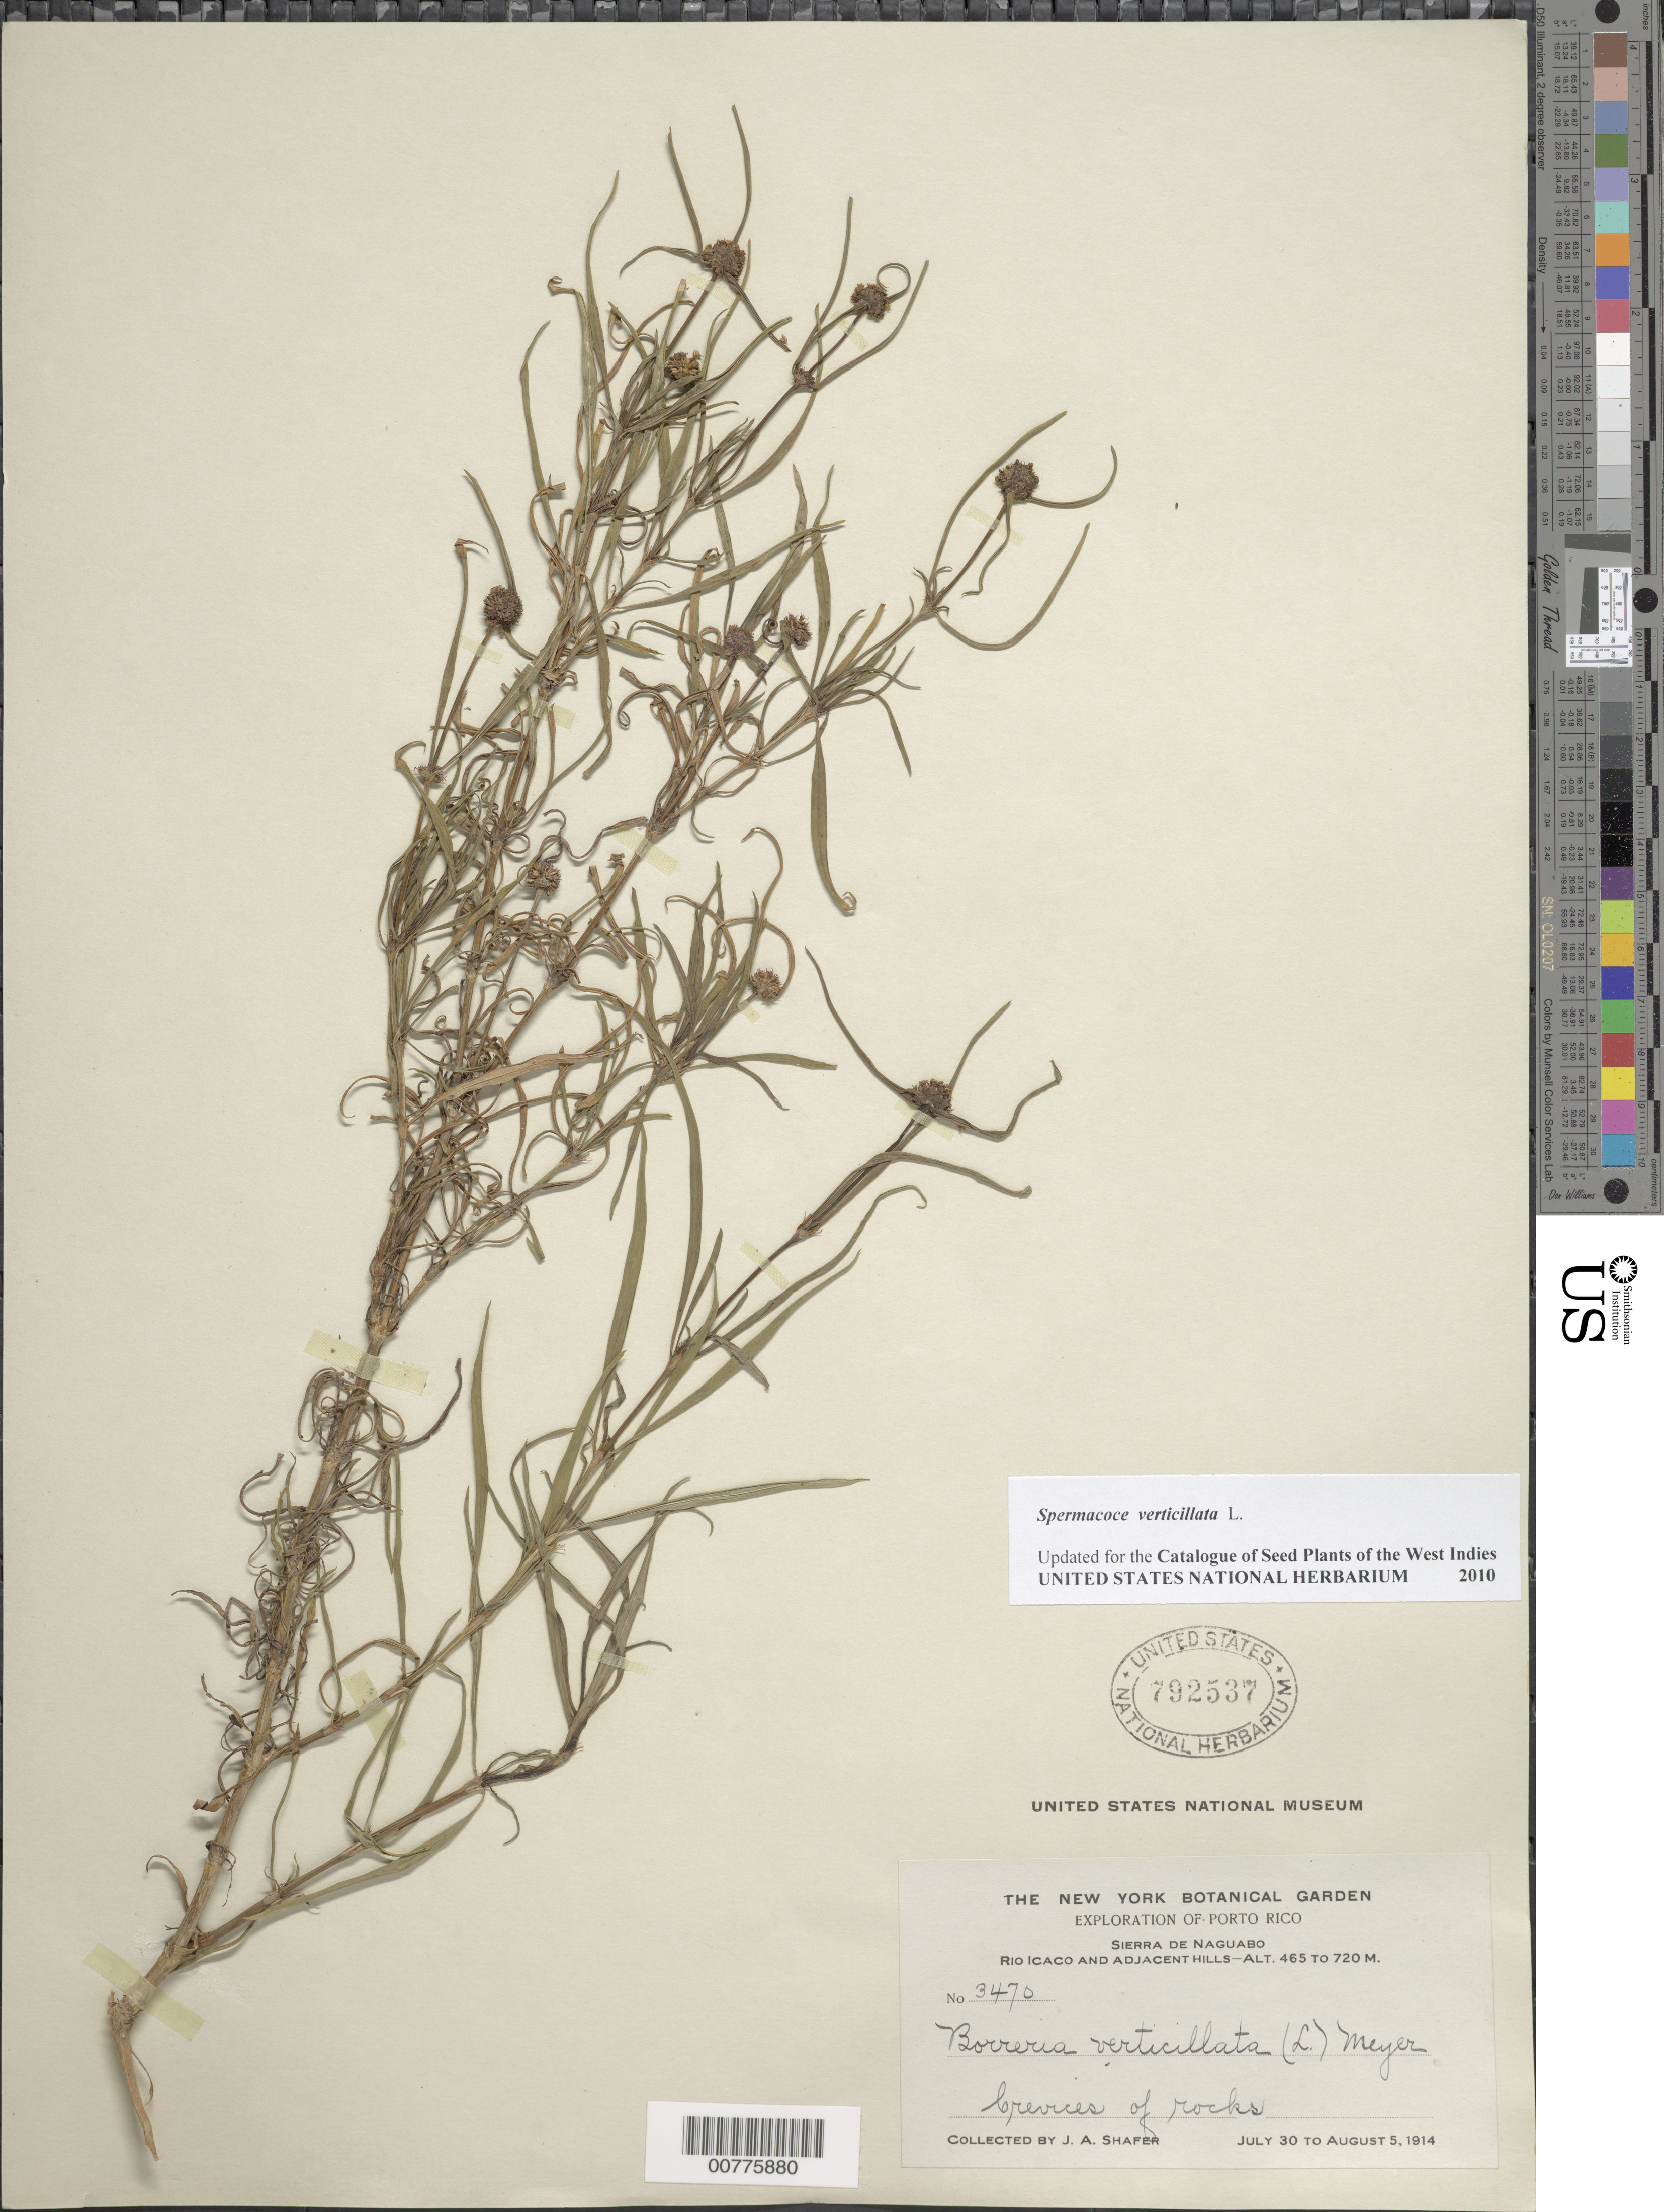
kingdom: Plantae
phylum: Tracheophyta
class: Magnoliopsida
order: Gentianales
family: Rubiaceae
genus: Spermacoce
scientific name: Spermacoce verticillata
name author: L.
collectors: J. A. Shafer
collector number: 3470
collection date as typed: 30 Jul 1914 to 05 Aug 1914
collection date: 1914-07-30/1914-08-05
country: Puerto Rico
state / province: Naguabo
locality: Sierra de Naguabo, Río Icaco and adjacent hills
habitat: Crevices of rocks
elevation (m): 465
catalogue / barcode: US 792537